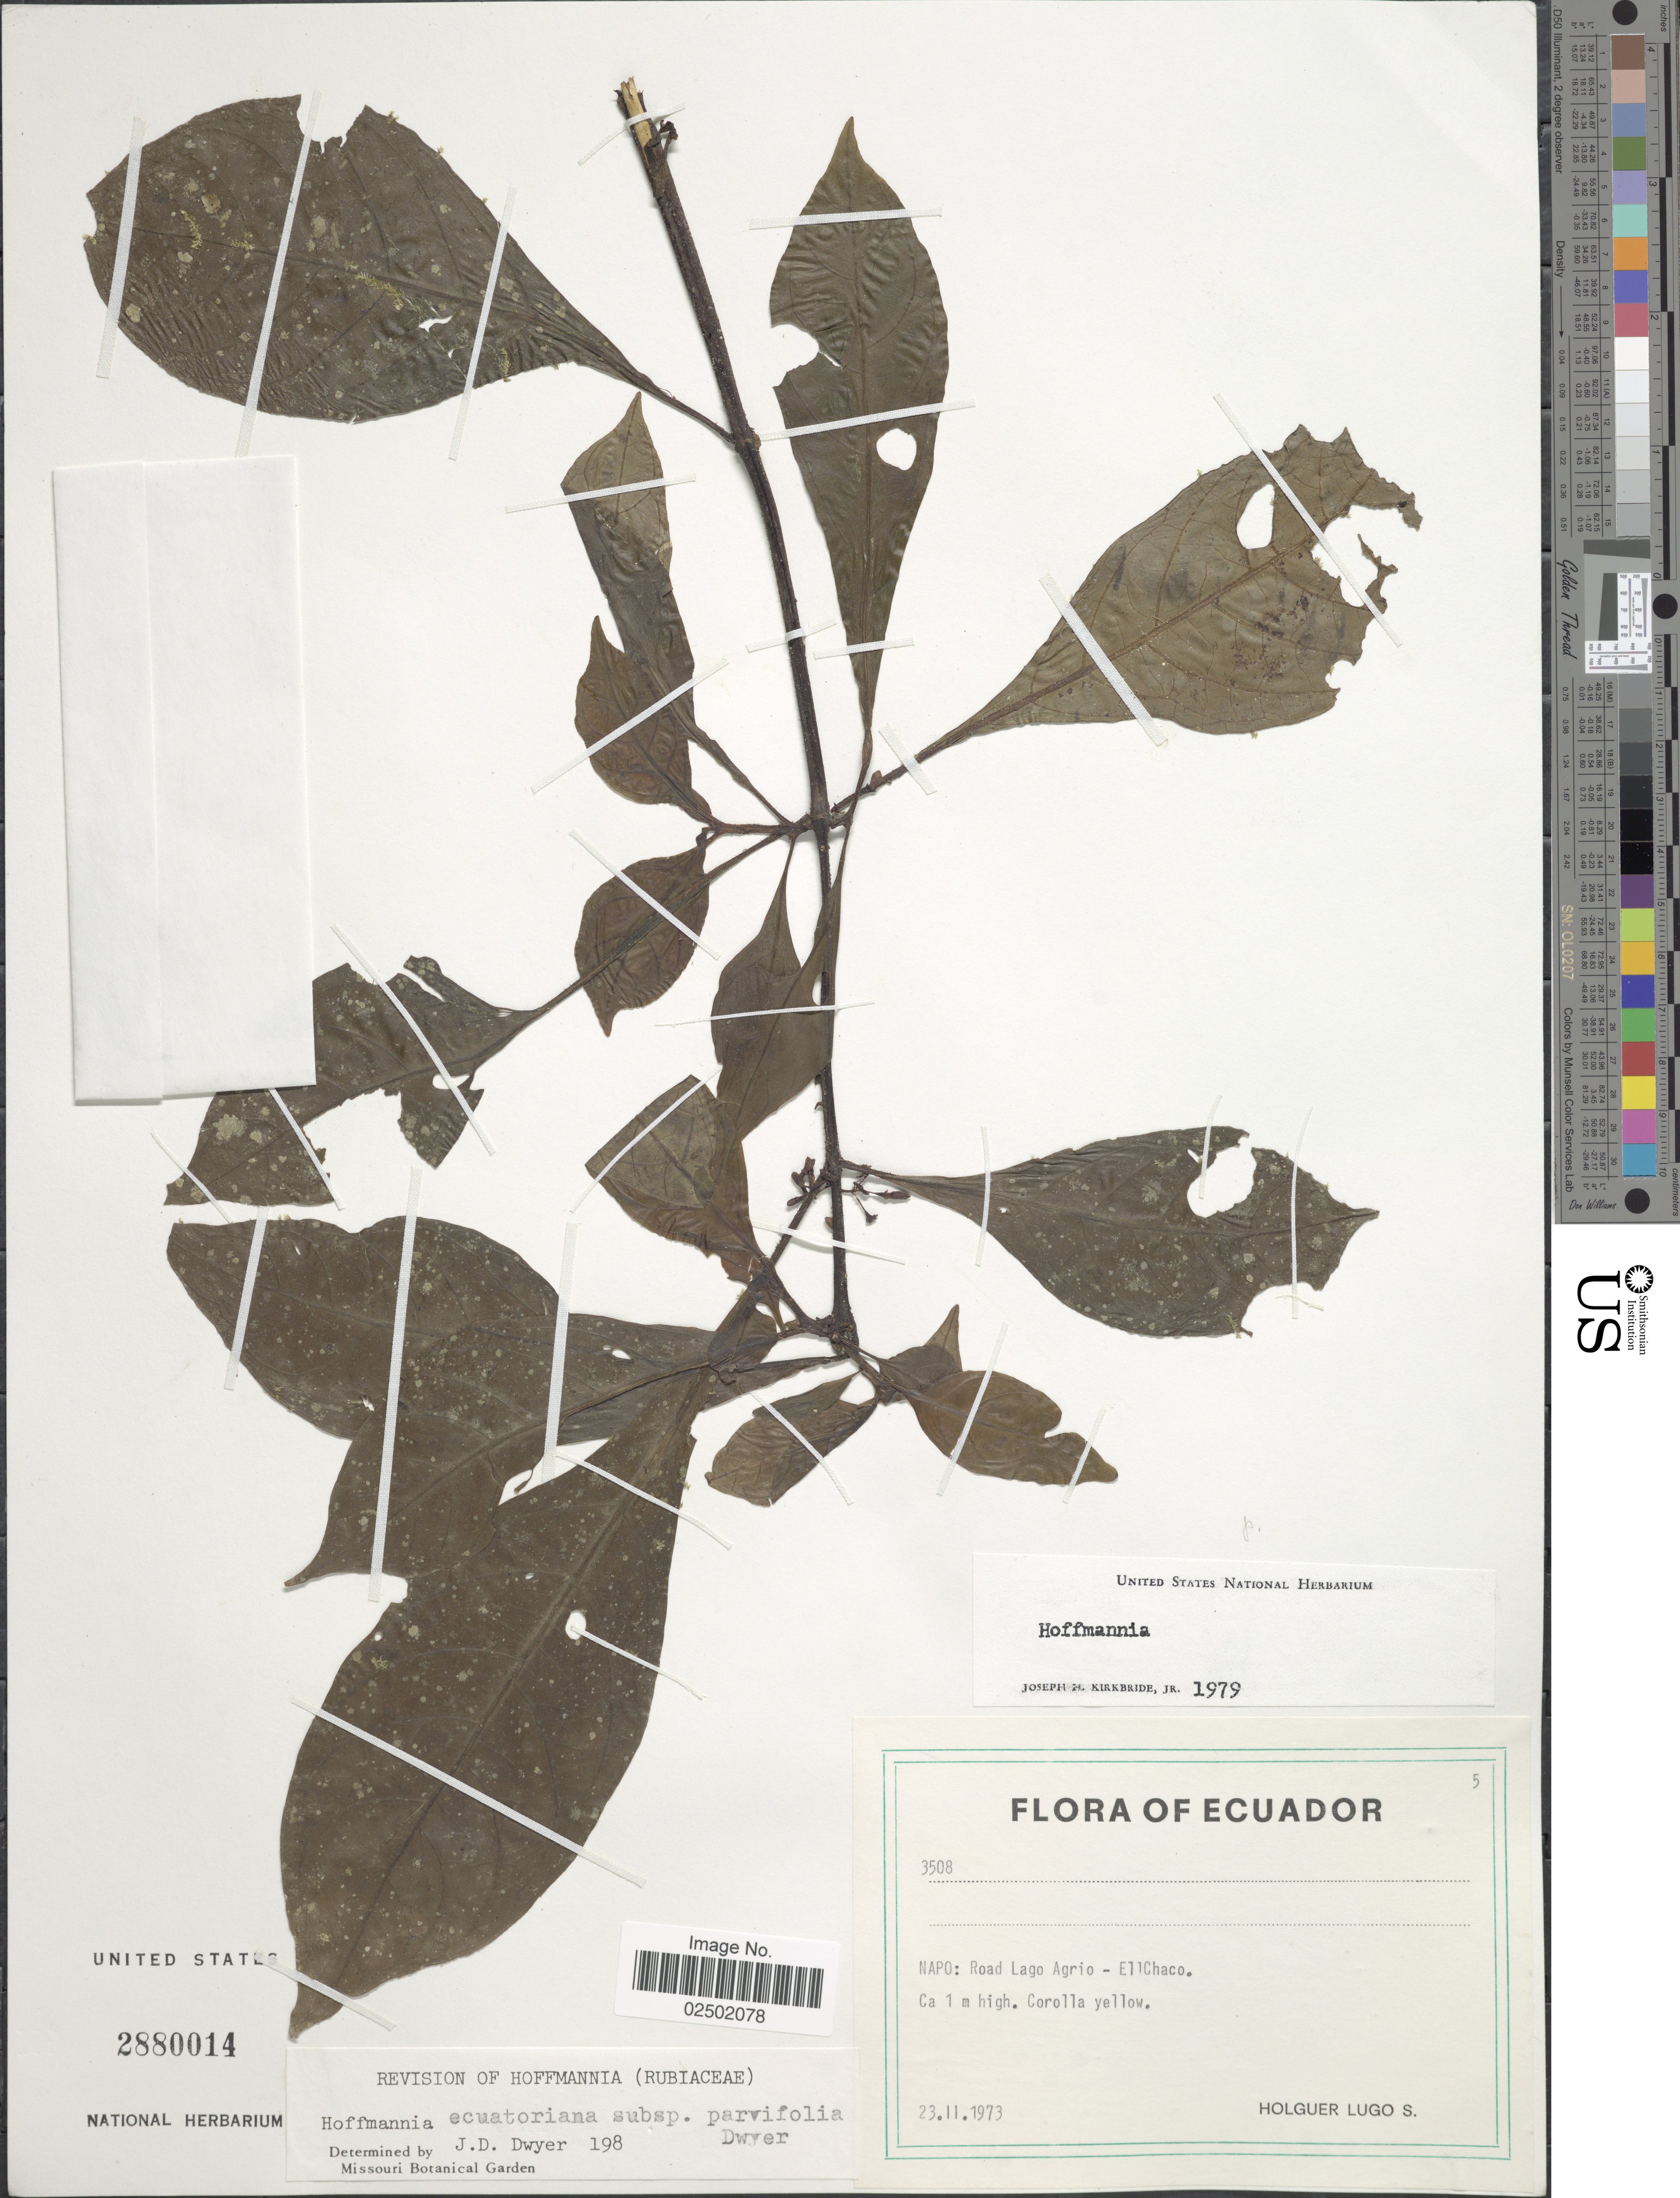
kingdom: Plantae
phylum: Tracheophyta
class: Magnoliopsida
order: Gentianales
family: Rubiaceae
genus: Hoffmannia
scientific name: Hoffmannia ecuatoriana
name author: Standl.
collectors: H. Lugo S.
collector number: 3508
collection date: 1973-02-23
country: Ecuador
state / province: Napo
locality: Napo: Road Lago Agrio - El Chaco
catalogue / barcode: US 2880014